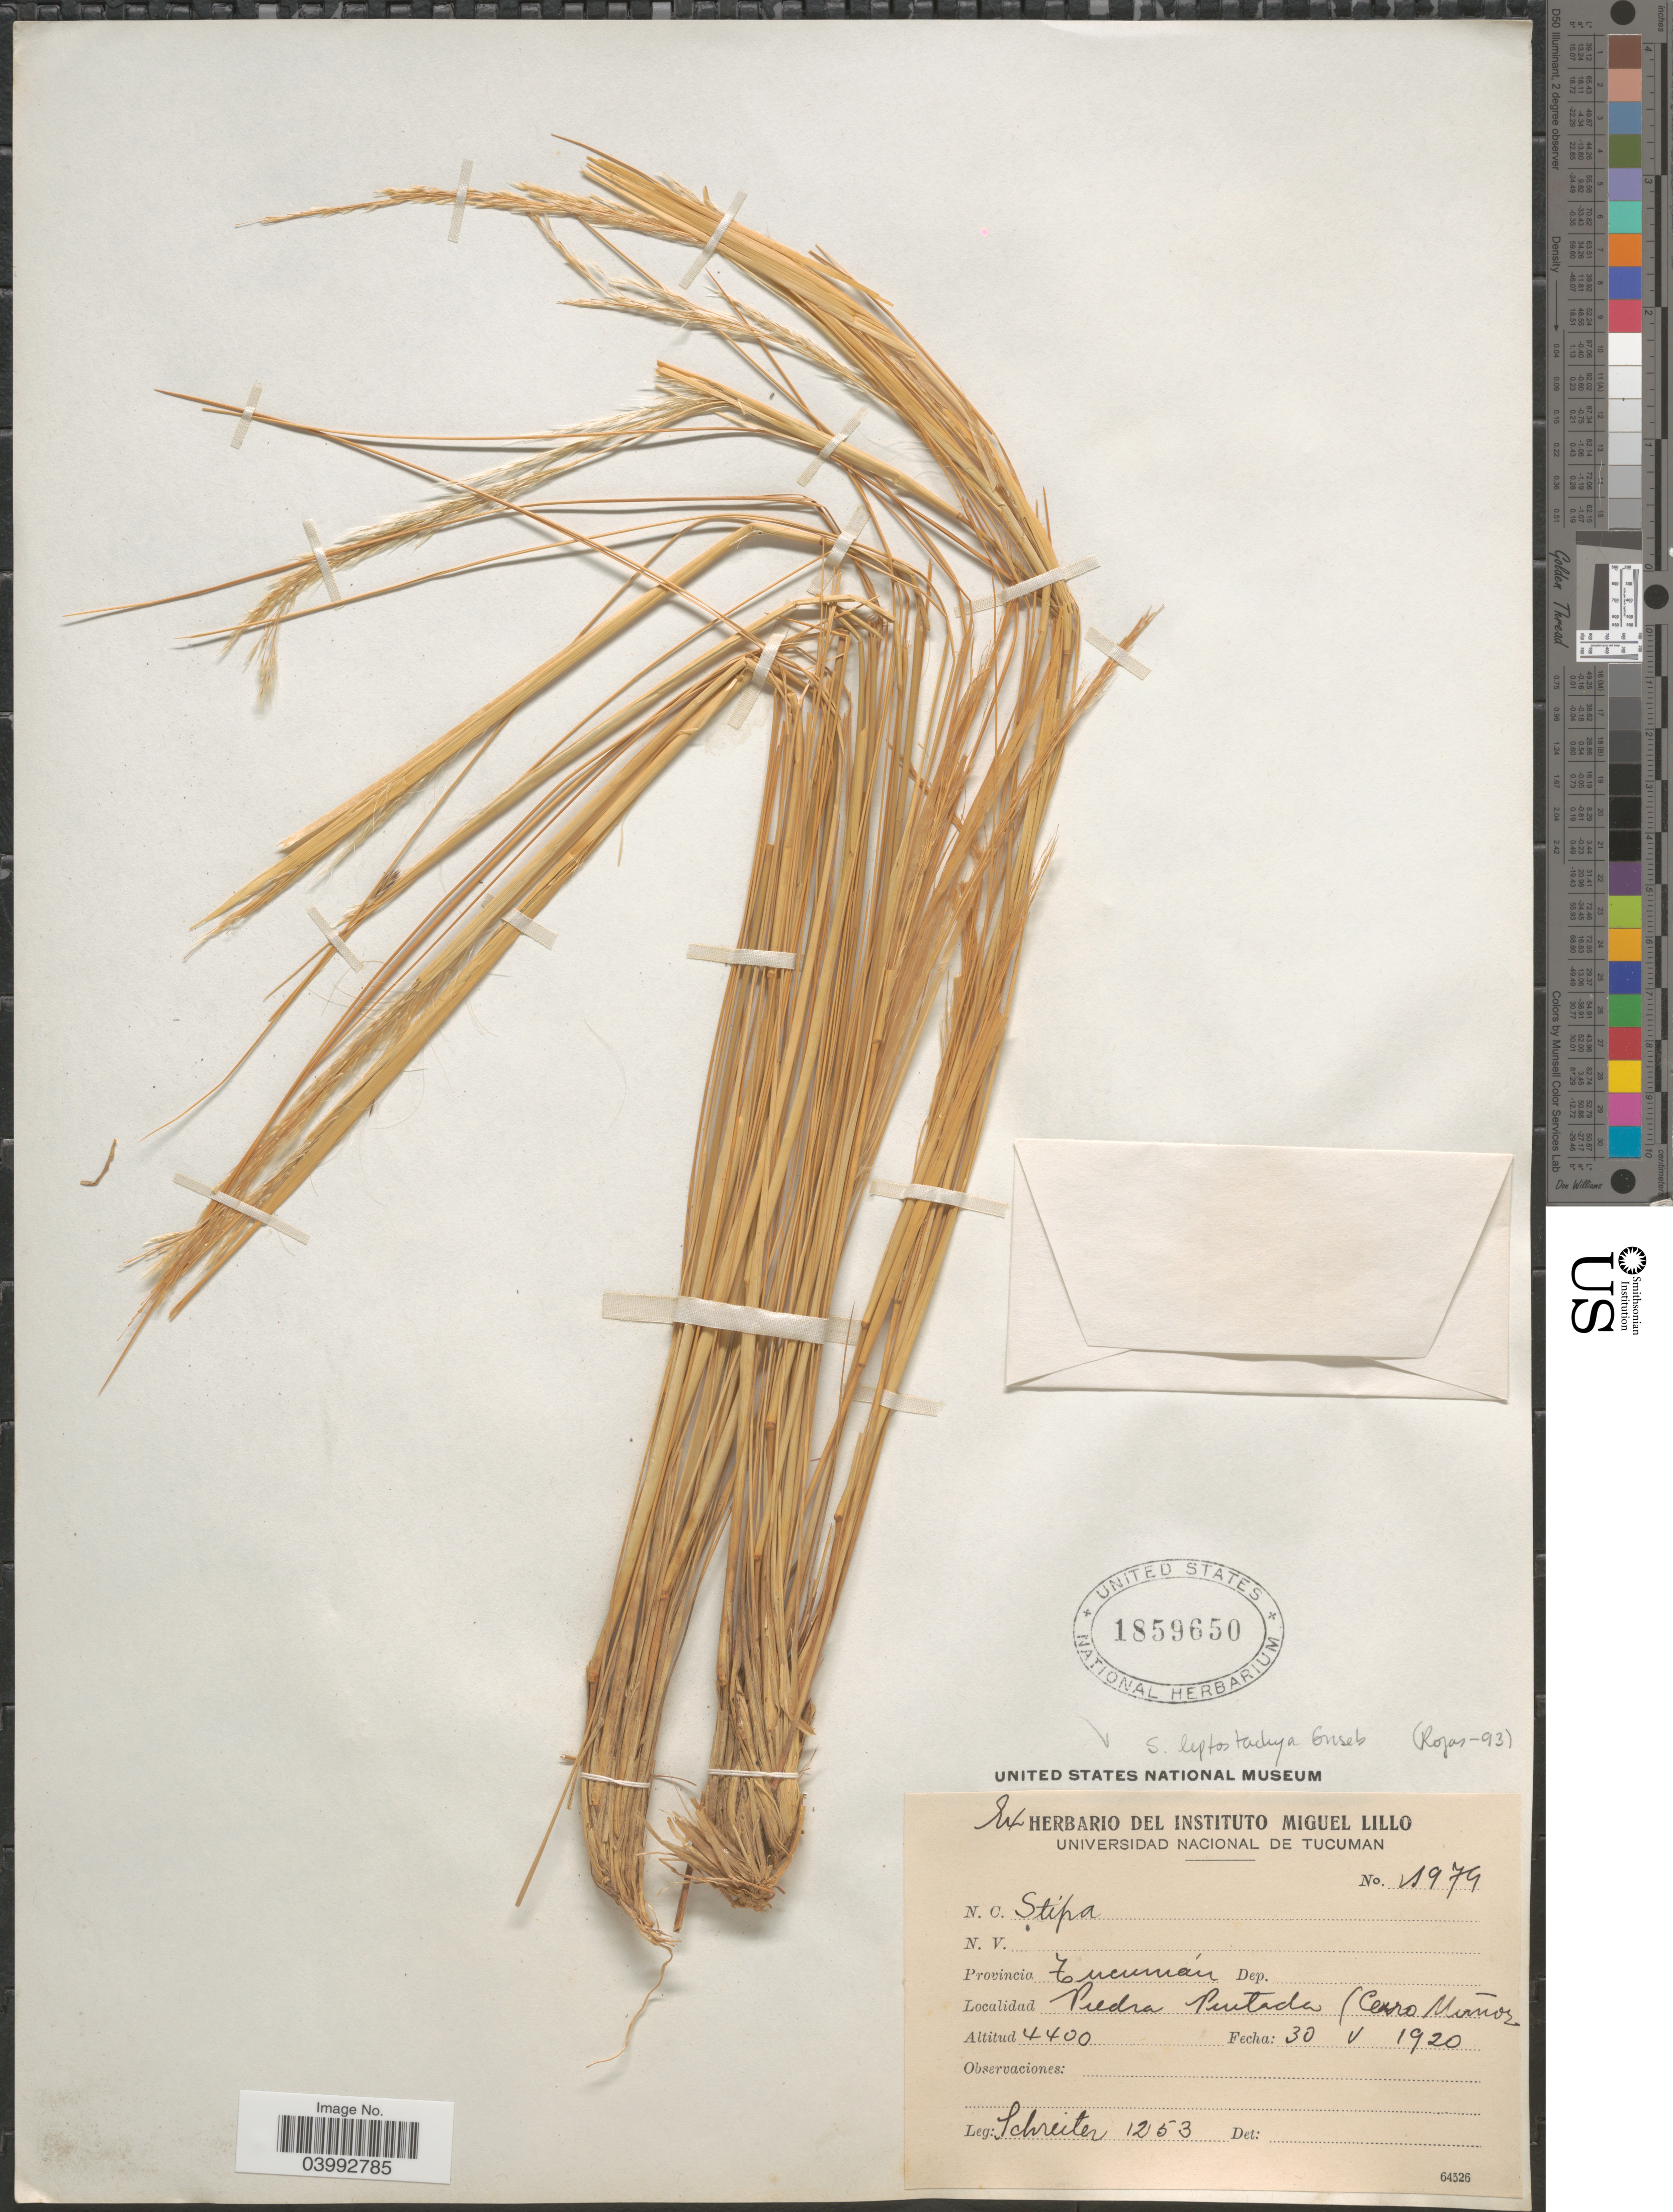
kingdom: Plantae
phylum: Tracheophyta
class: Liliopsida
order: Poales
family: Poaceae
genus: Jarava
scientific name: Jarava sp.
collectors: -. Schreiter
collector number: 1253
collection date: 1920-05-30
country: Argentina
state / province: Tucuman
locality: Piedra Pintada (Cerro Munoz).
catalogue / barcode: US 1859650